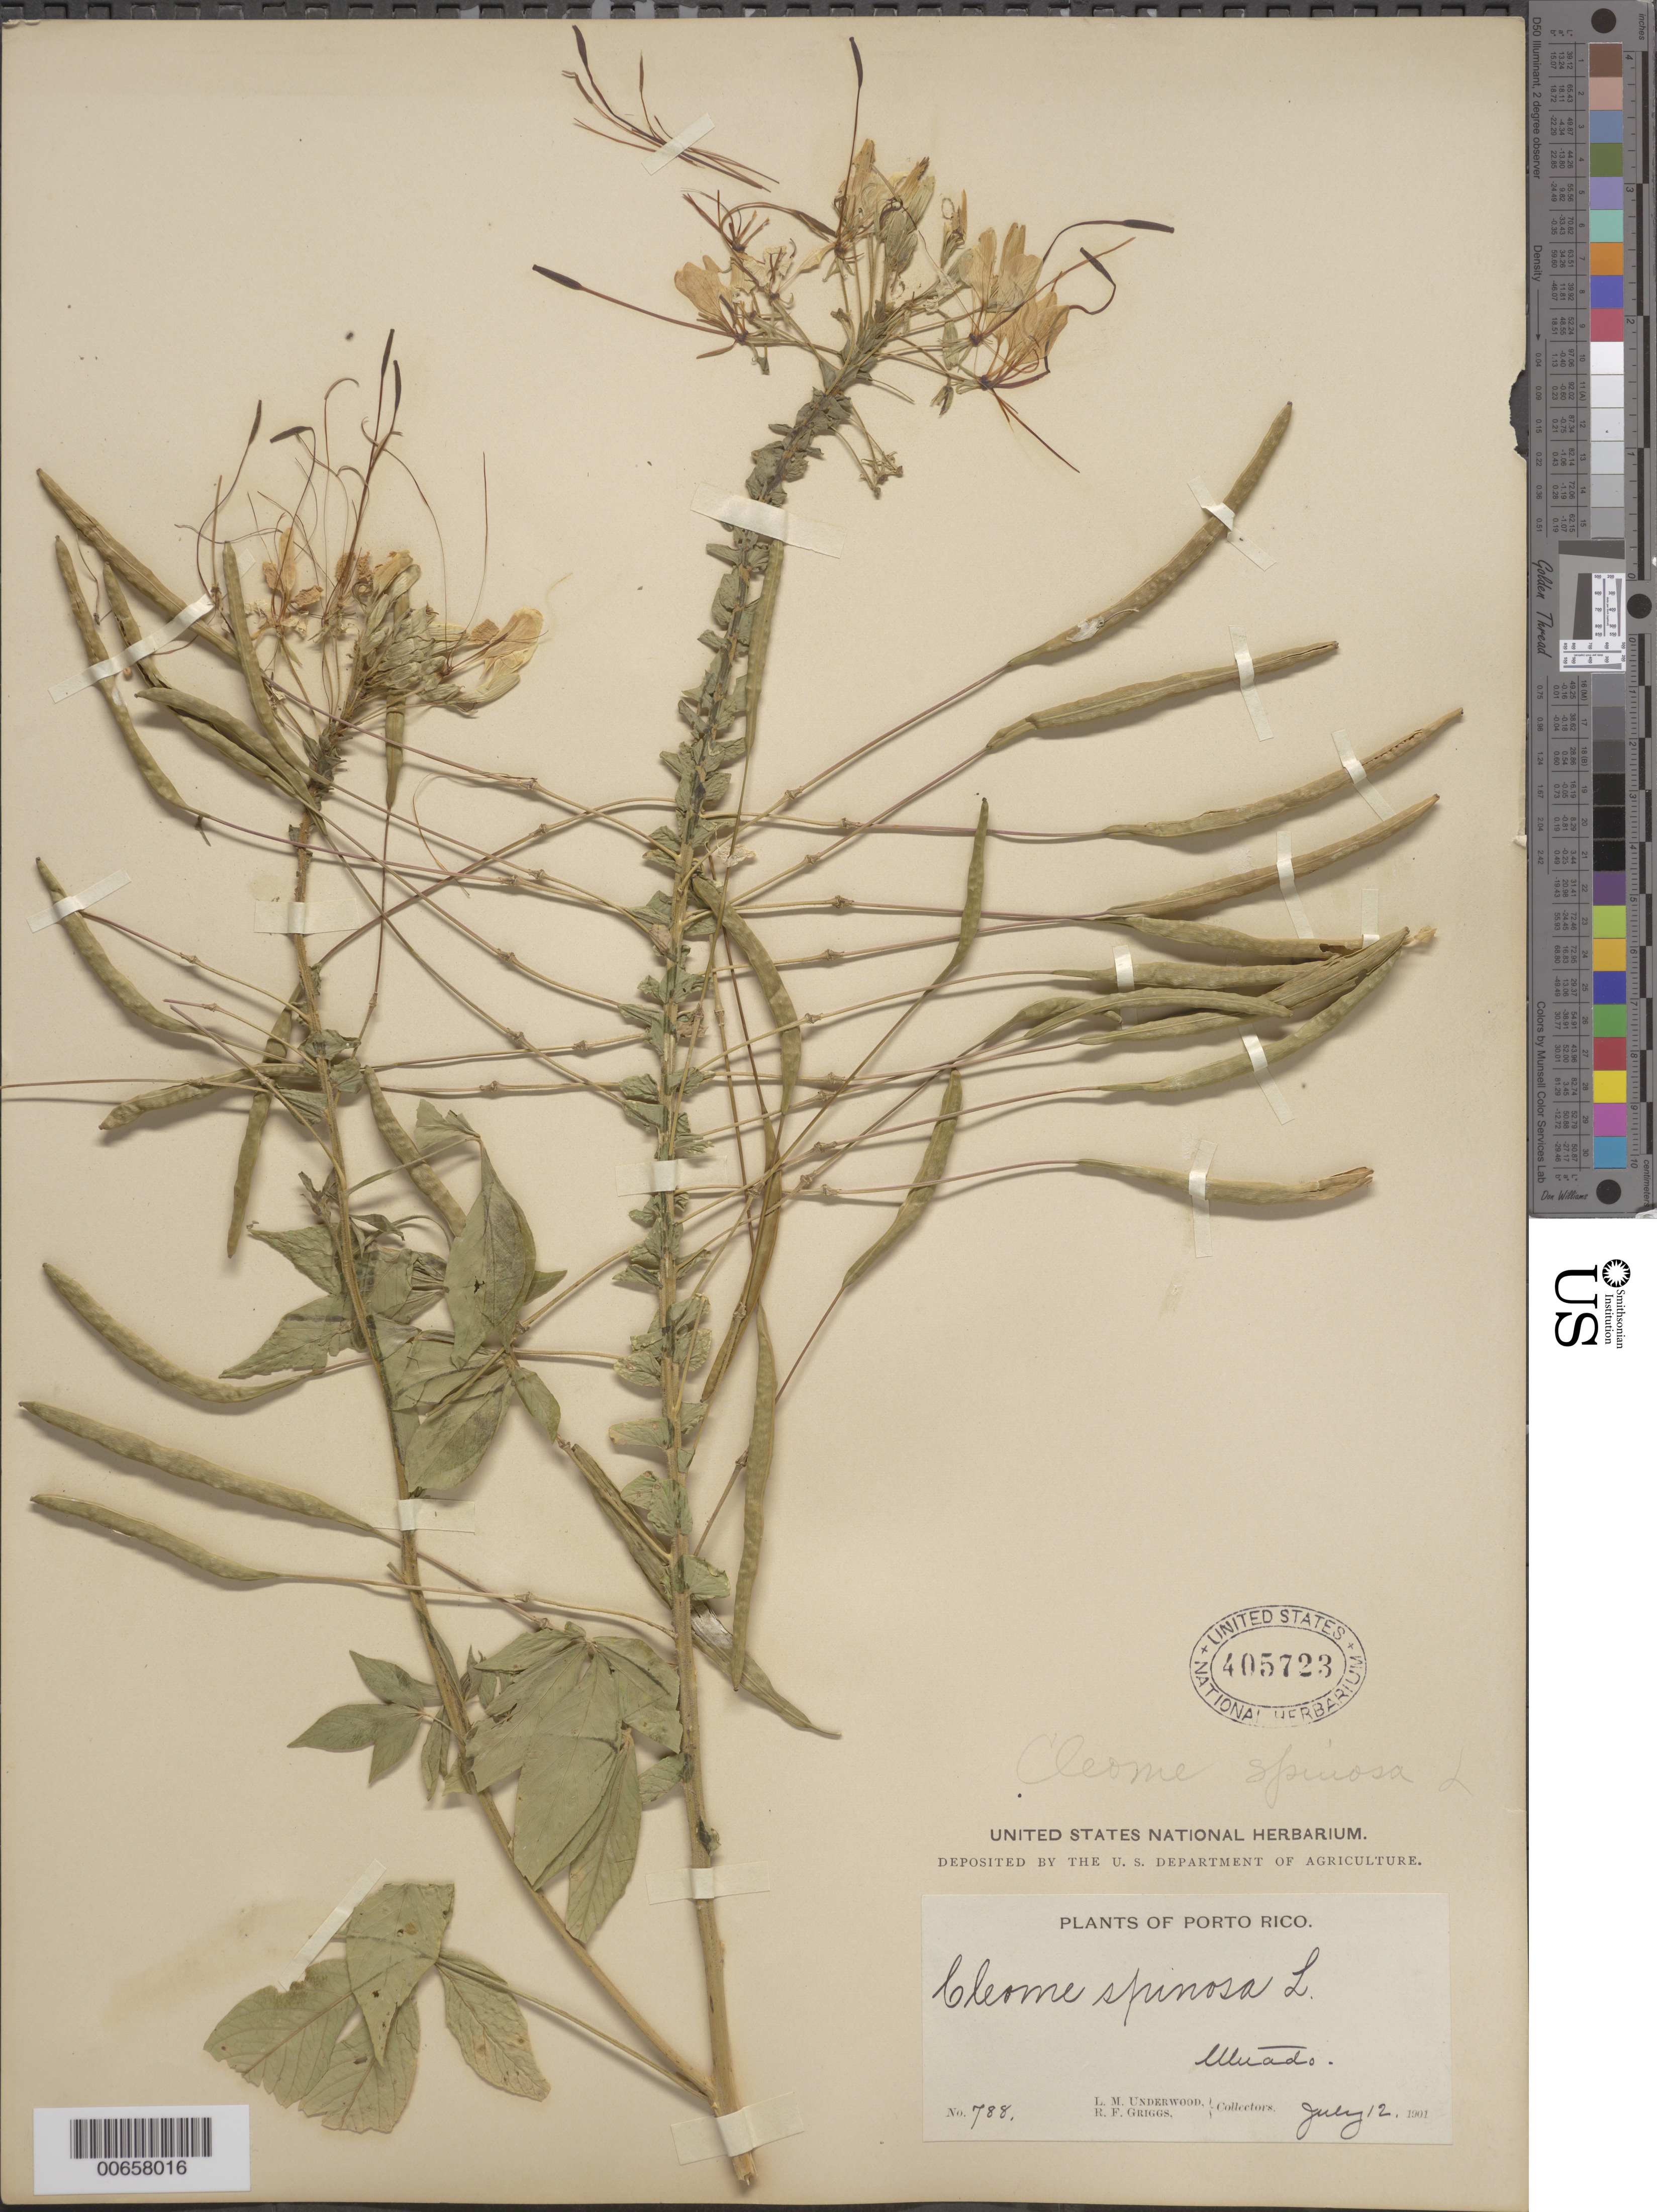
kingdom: Plantae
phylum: Tracheophyta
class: Magnoliopsida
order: Brassicales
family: Cleomaceae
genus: Tarenaya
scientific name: Tarenaya spinosa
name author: (Jacq.) Raf.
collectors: L. M. Underwood & R. F. Griggs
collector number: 788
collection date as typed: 12 Jul 1901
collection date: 1901-07-12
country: Puerto Rico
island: Greater Antilles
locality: Utuado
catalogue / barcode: US 405723